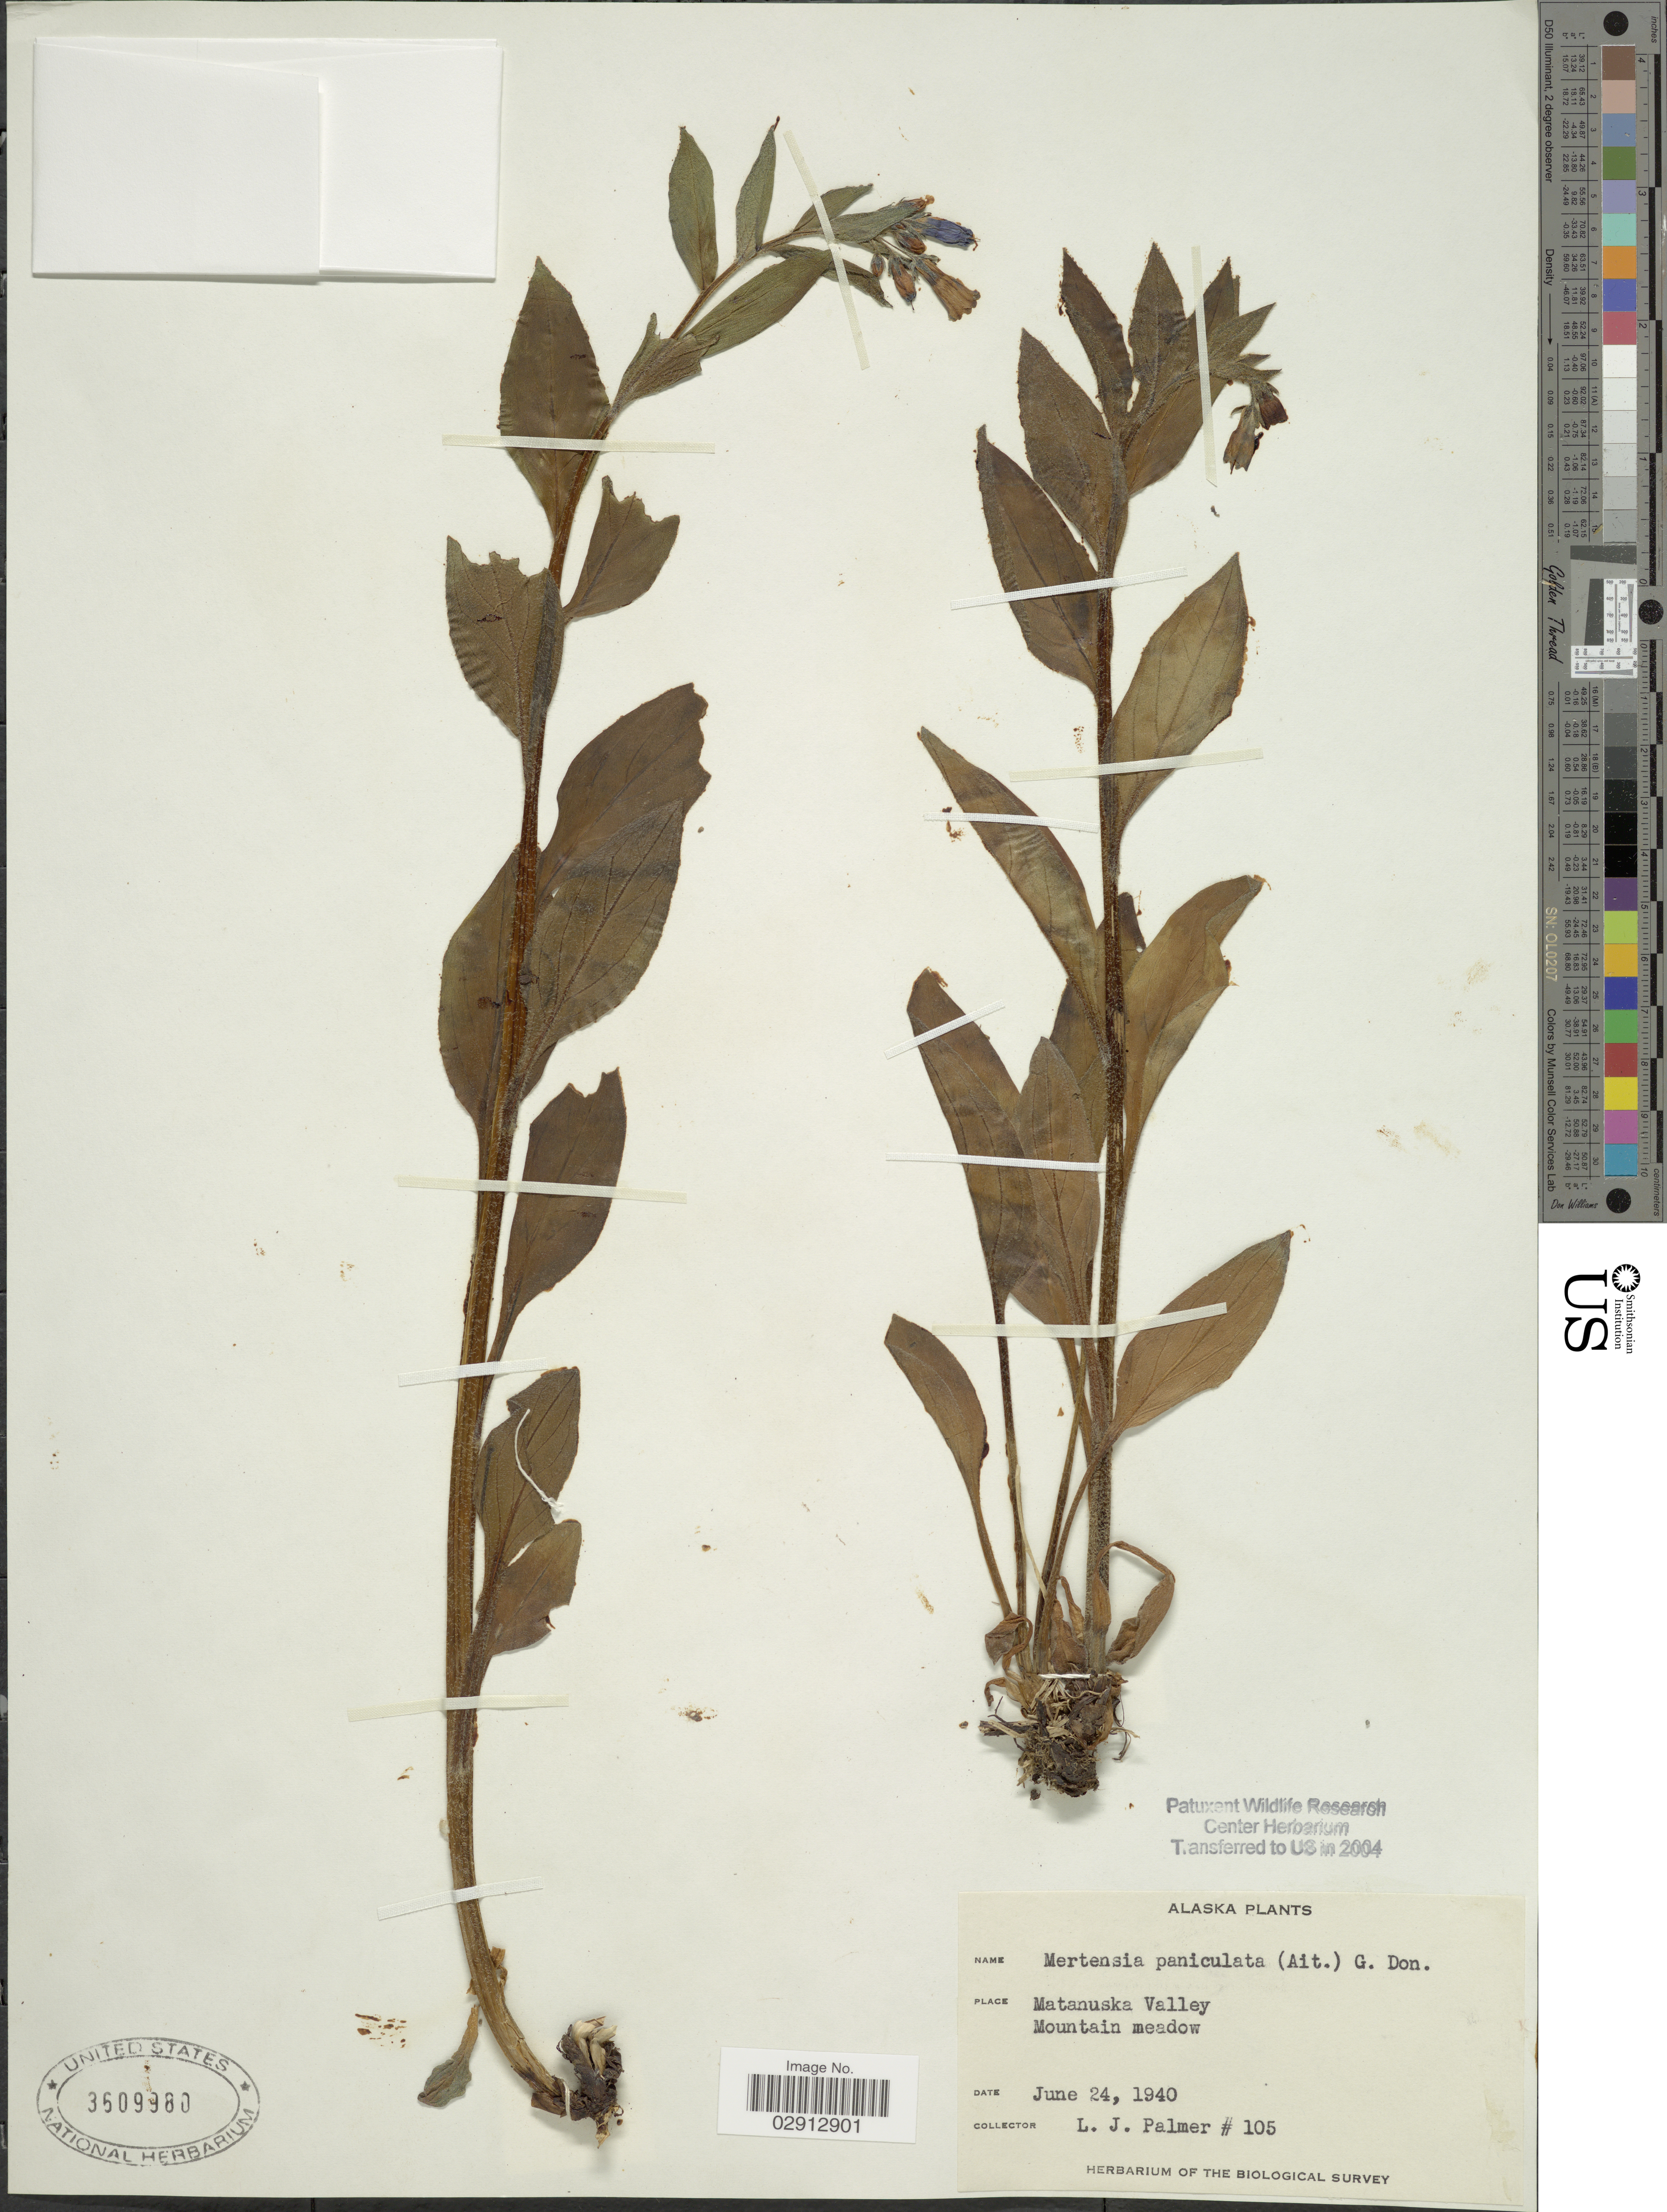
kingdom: Plantae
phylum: Tracheophyta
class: Magnoliopsida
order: Boraginales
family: Boraginaceae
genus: Mertensia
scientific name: Mertensia paniculata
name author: (Aiton) G. Don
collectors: L. J. Palmer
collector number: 105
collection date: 1940-05-24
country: United States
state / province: Alaska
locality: Matanuska Valley.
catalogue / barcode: US 3609980